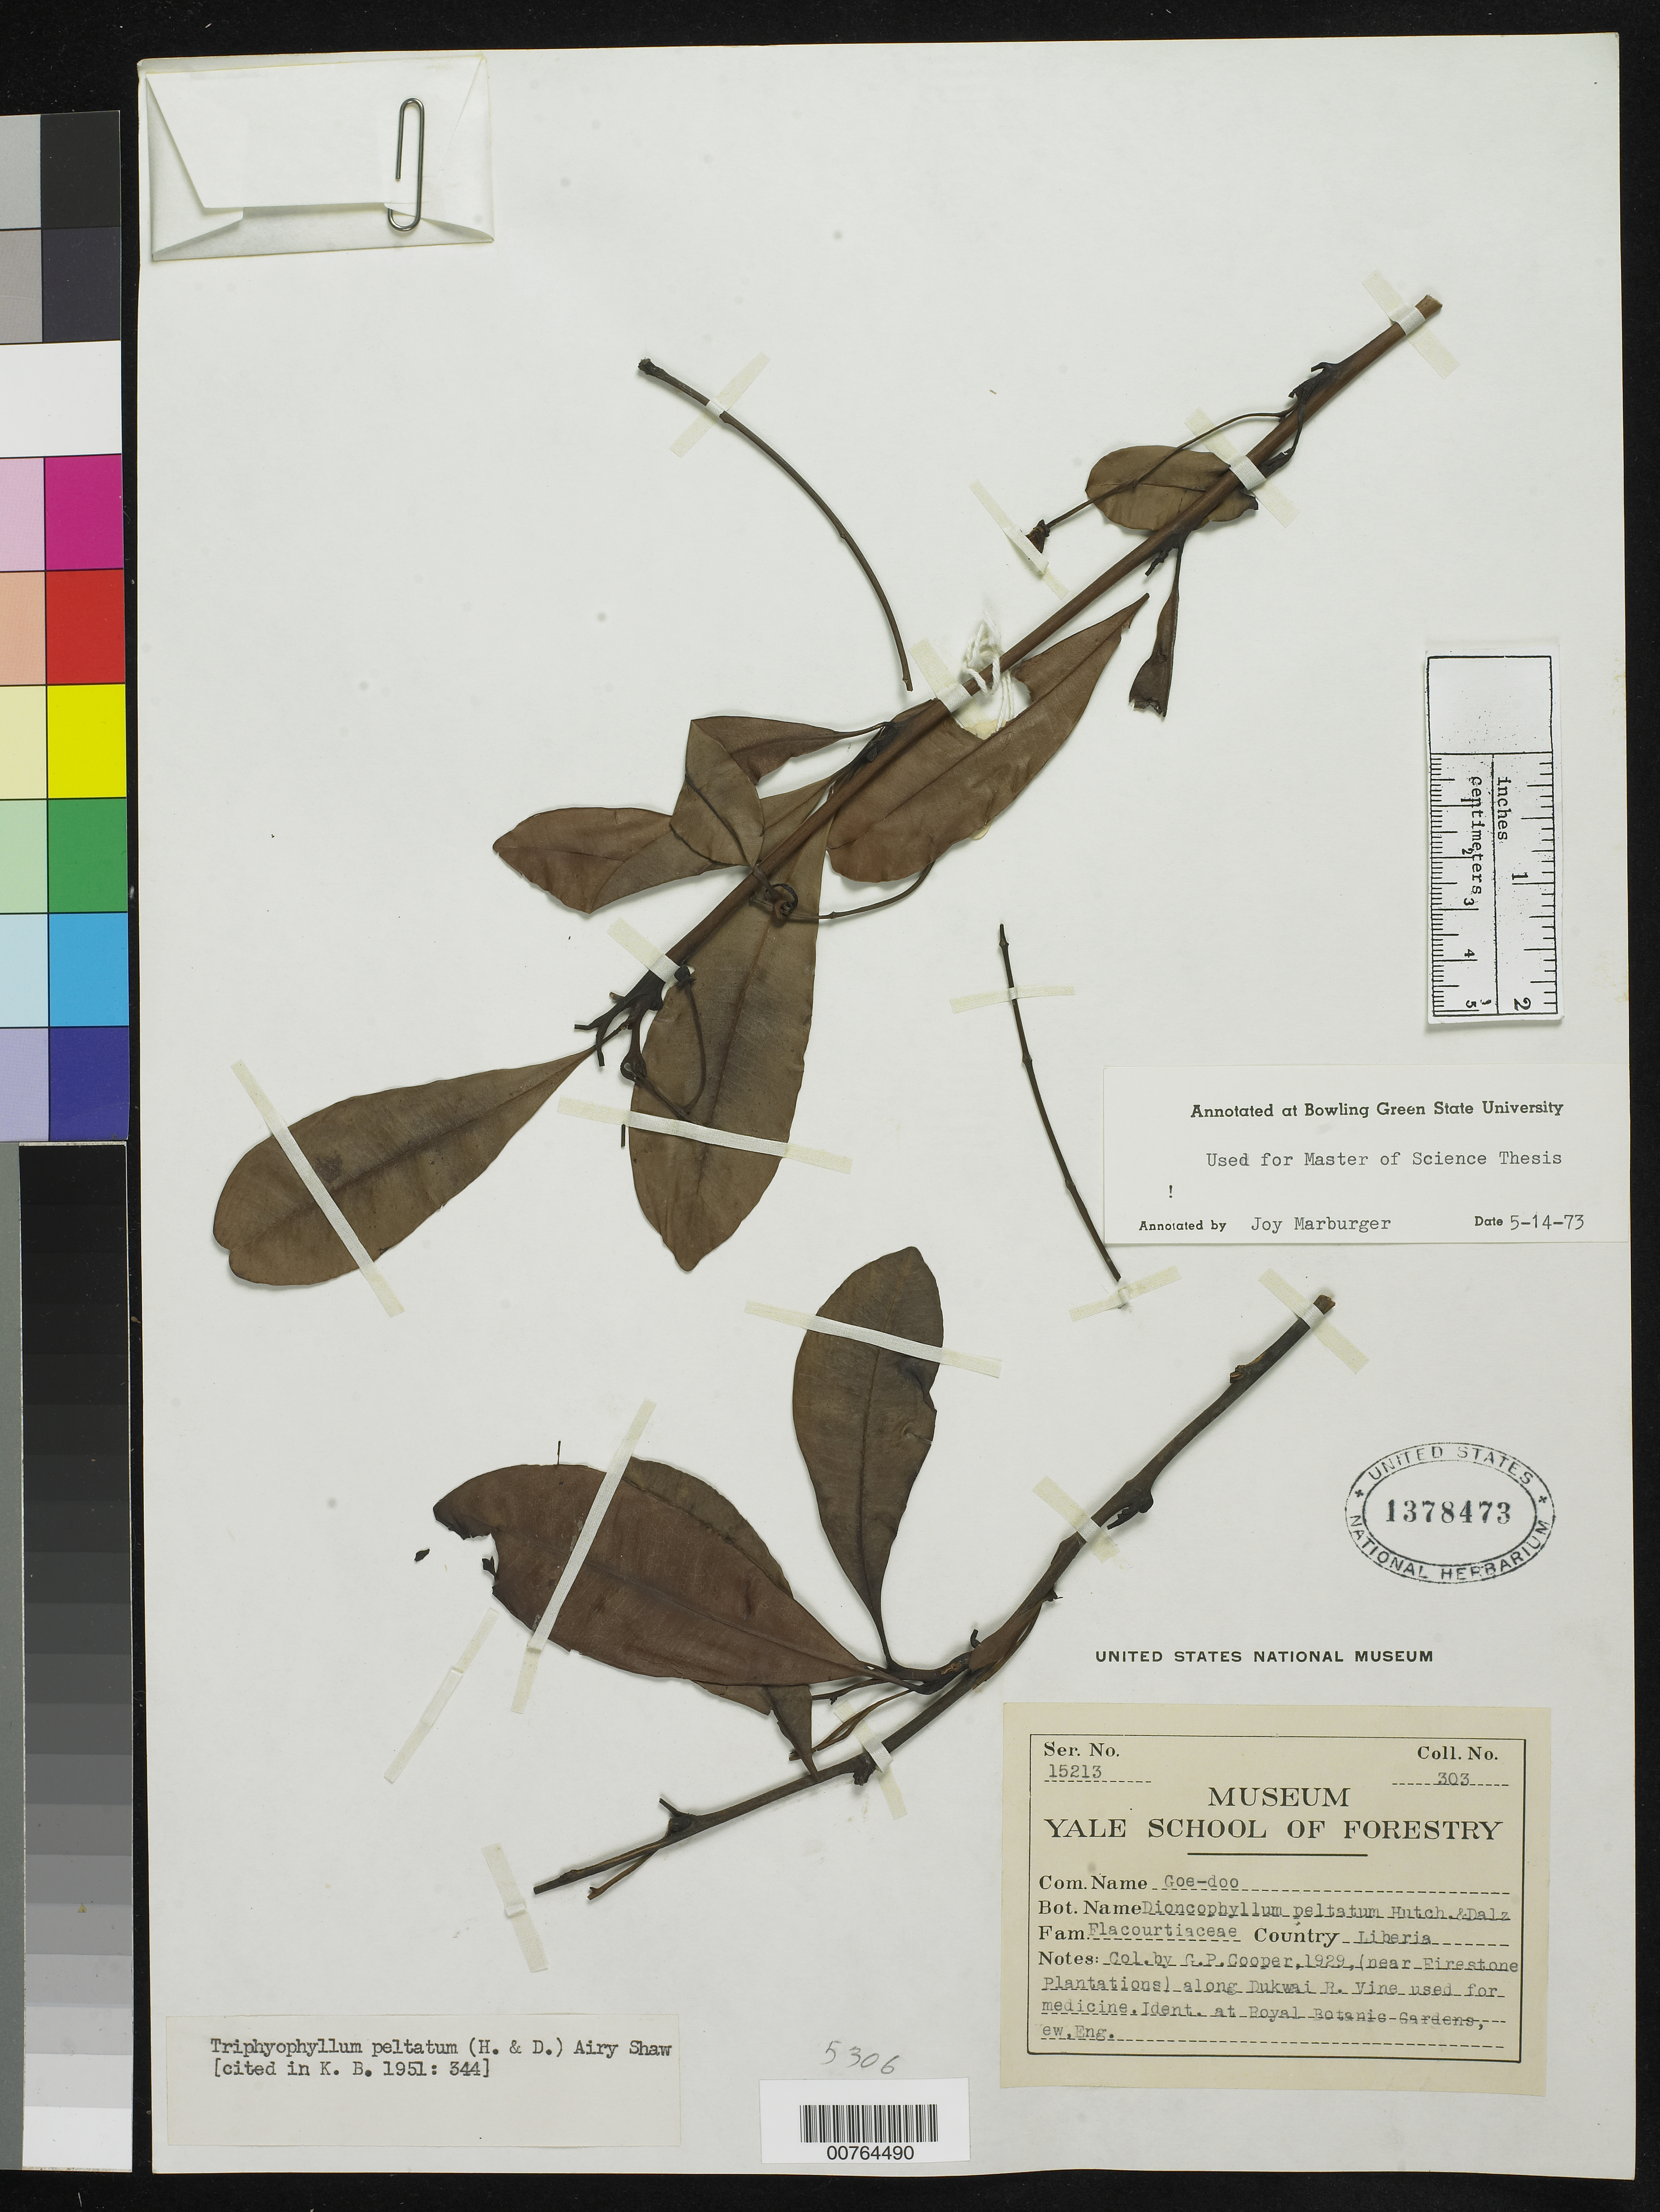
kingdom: Plantae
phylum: Tracheophyta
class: Magnoliopsida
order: Caryophyllales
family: Dioncophyllaceae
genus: Triphyophyllum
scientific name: Triphyophyllum peltatum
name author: (Hutch. & Dalziel) Airy Shaw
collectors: G. Cooper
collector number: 303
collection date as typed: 1929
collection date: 1929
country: Liberia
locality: (near Firestone Plantations) along Dukwai River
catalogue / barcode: US 1378473